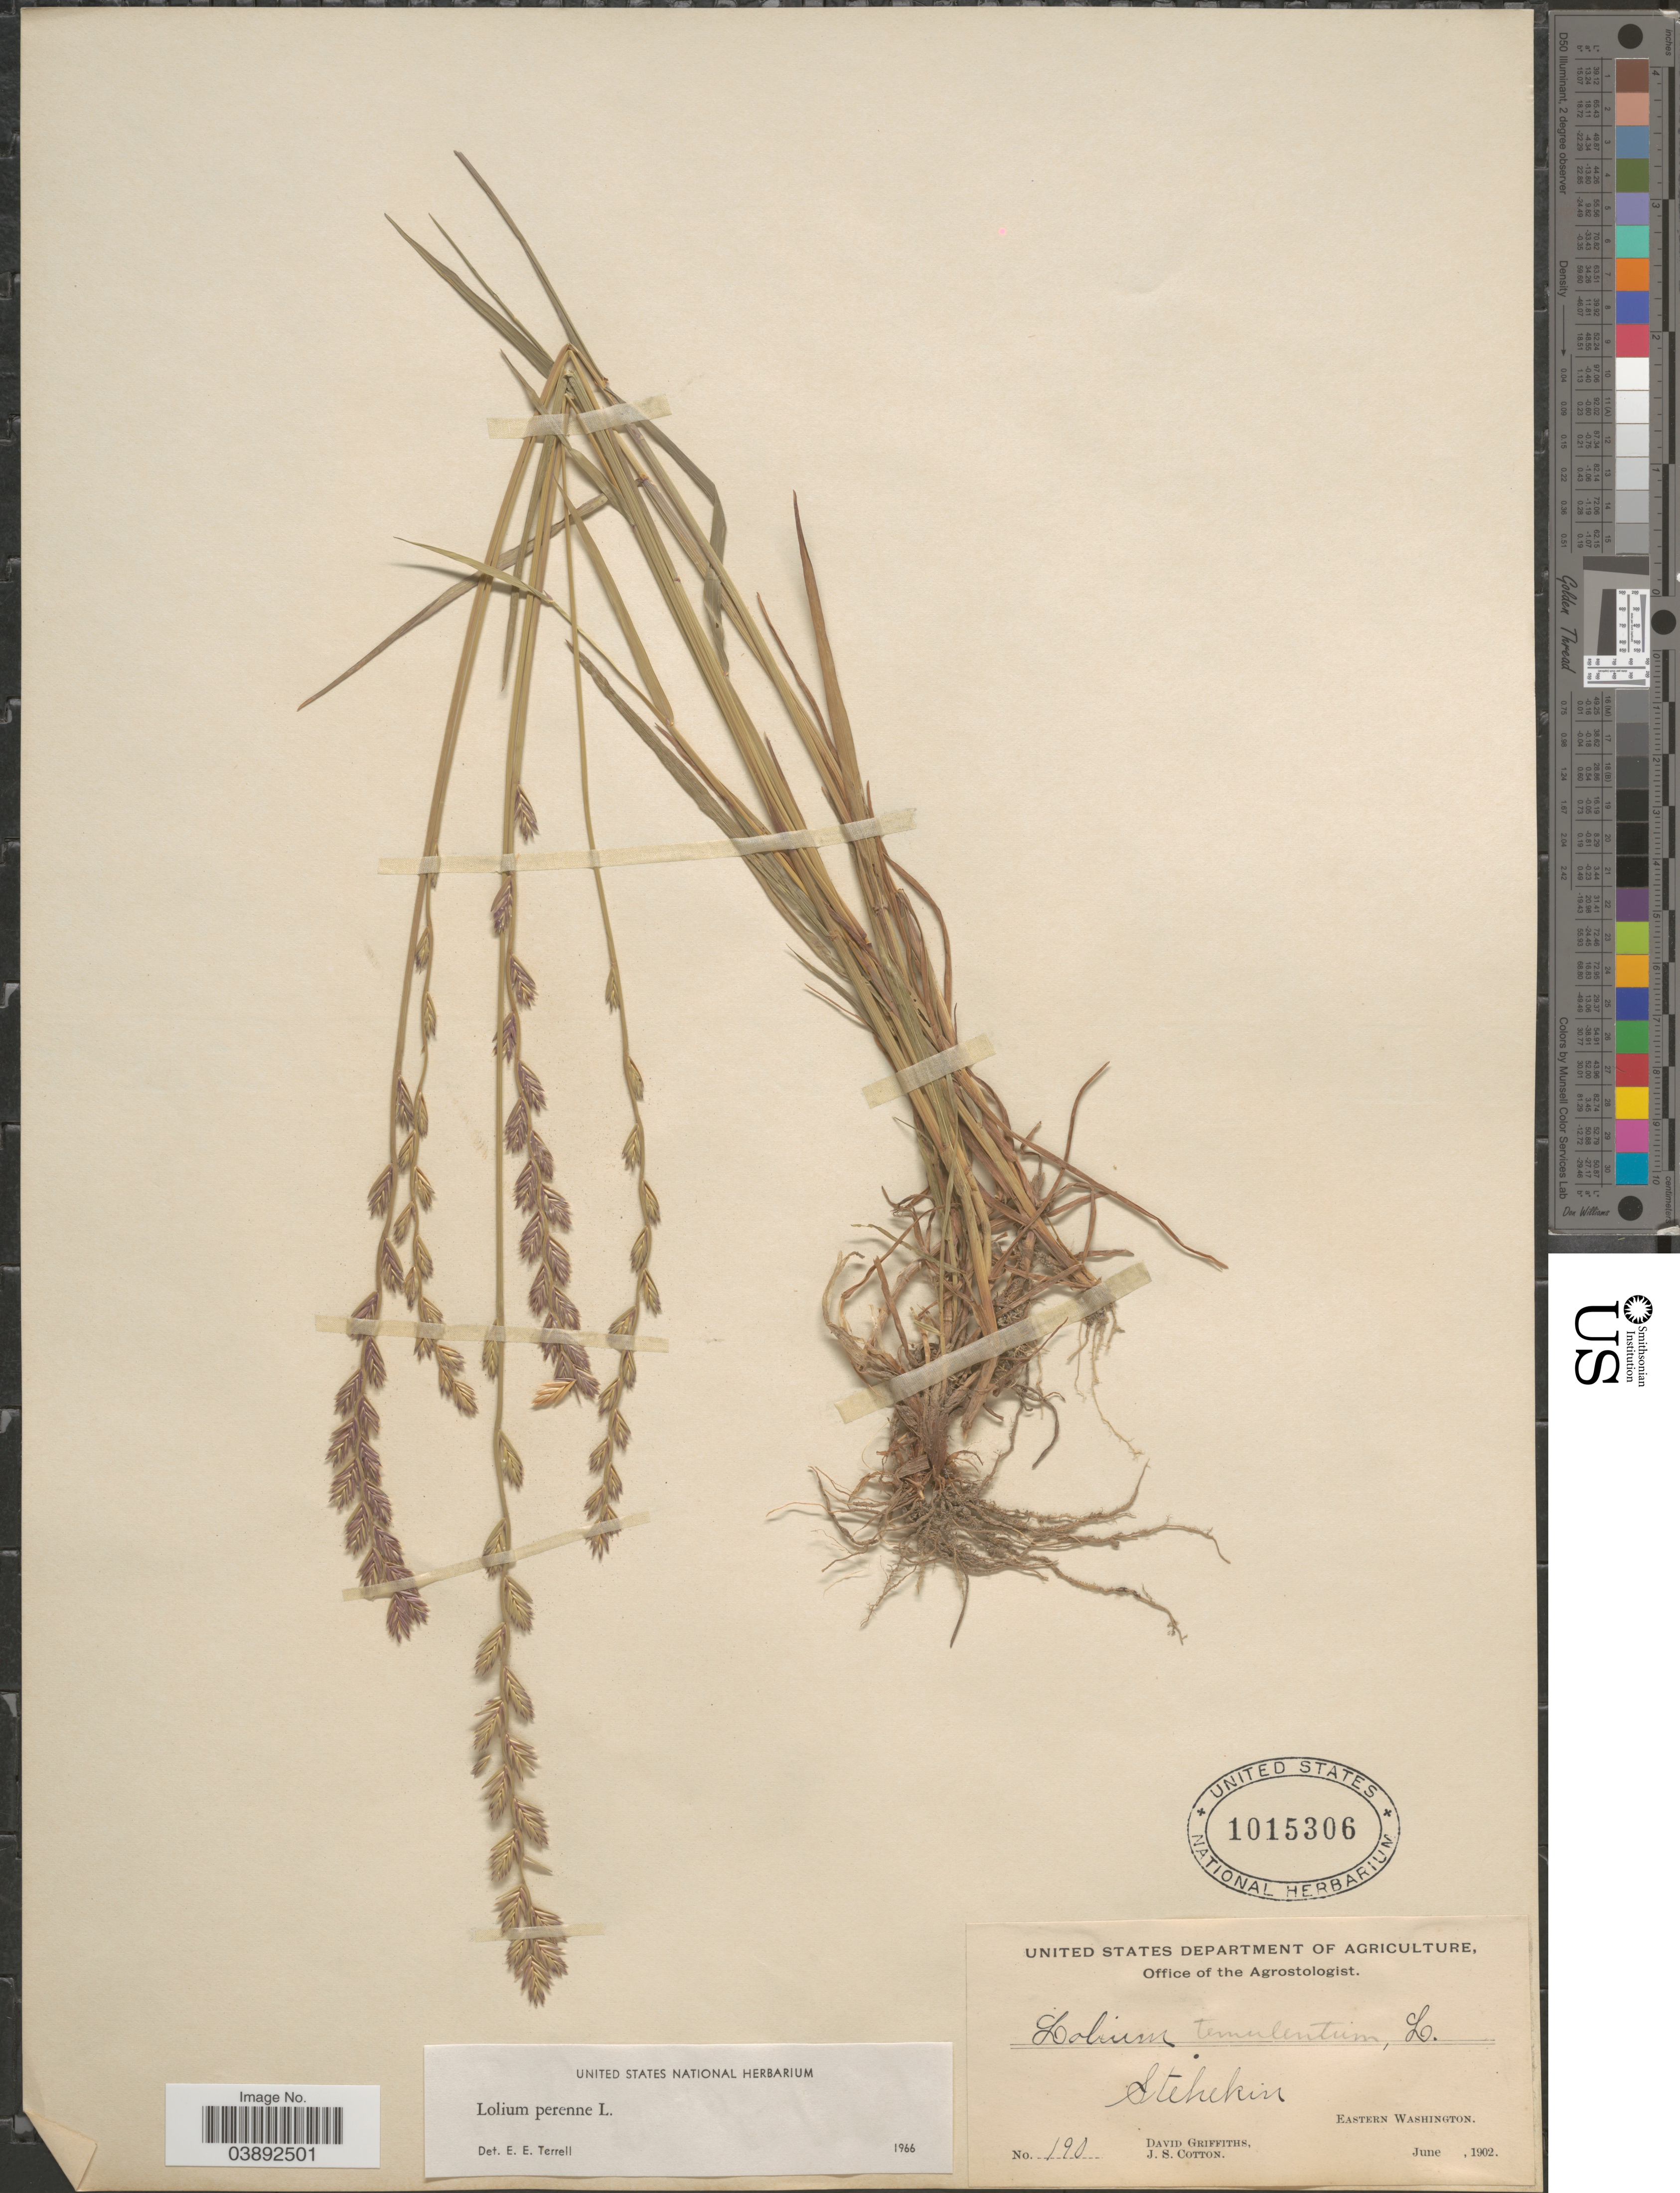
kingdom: Plantae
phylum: Tracheophyta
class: Liliopsida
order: Poales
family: Poaceae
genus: Lolium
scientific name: Lolium perenne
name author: L.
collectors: D. Griffiths & J. S. Cotton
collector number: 190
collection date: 1902-06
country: United States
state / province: Washington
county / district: Chelan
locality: Stehekin. Eastern Washington.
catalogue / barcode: US 1015306